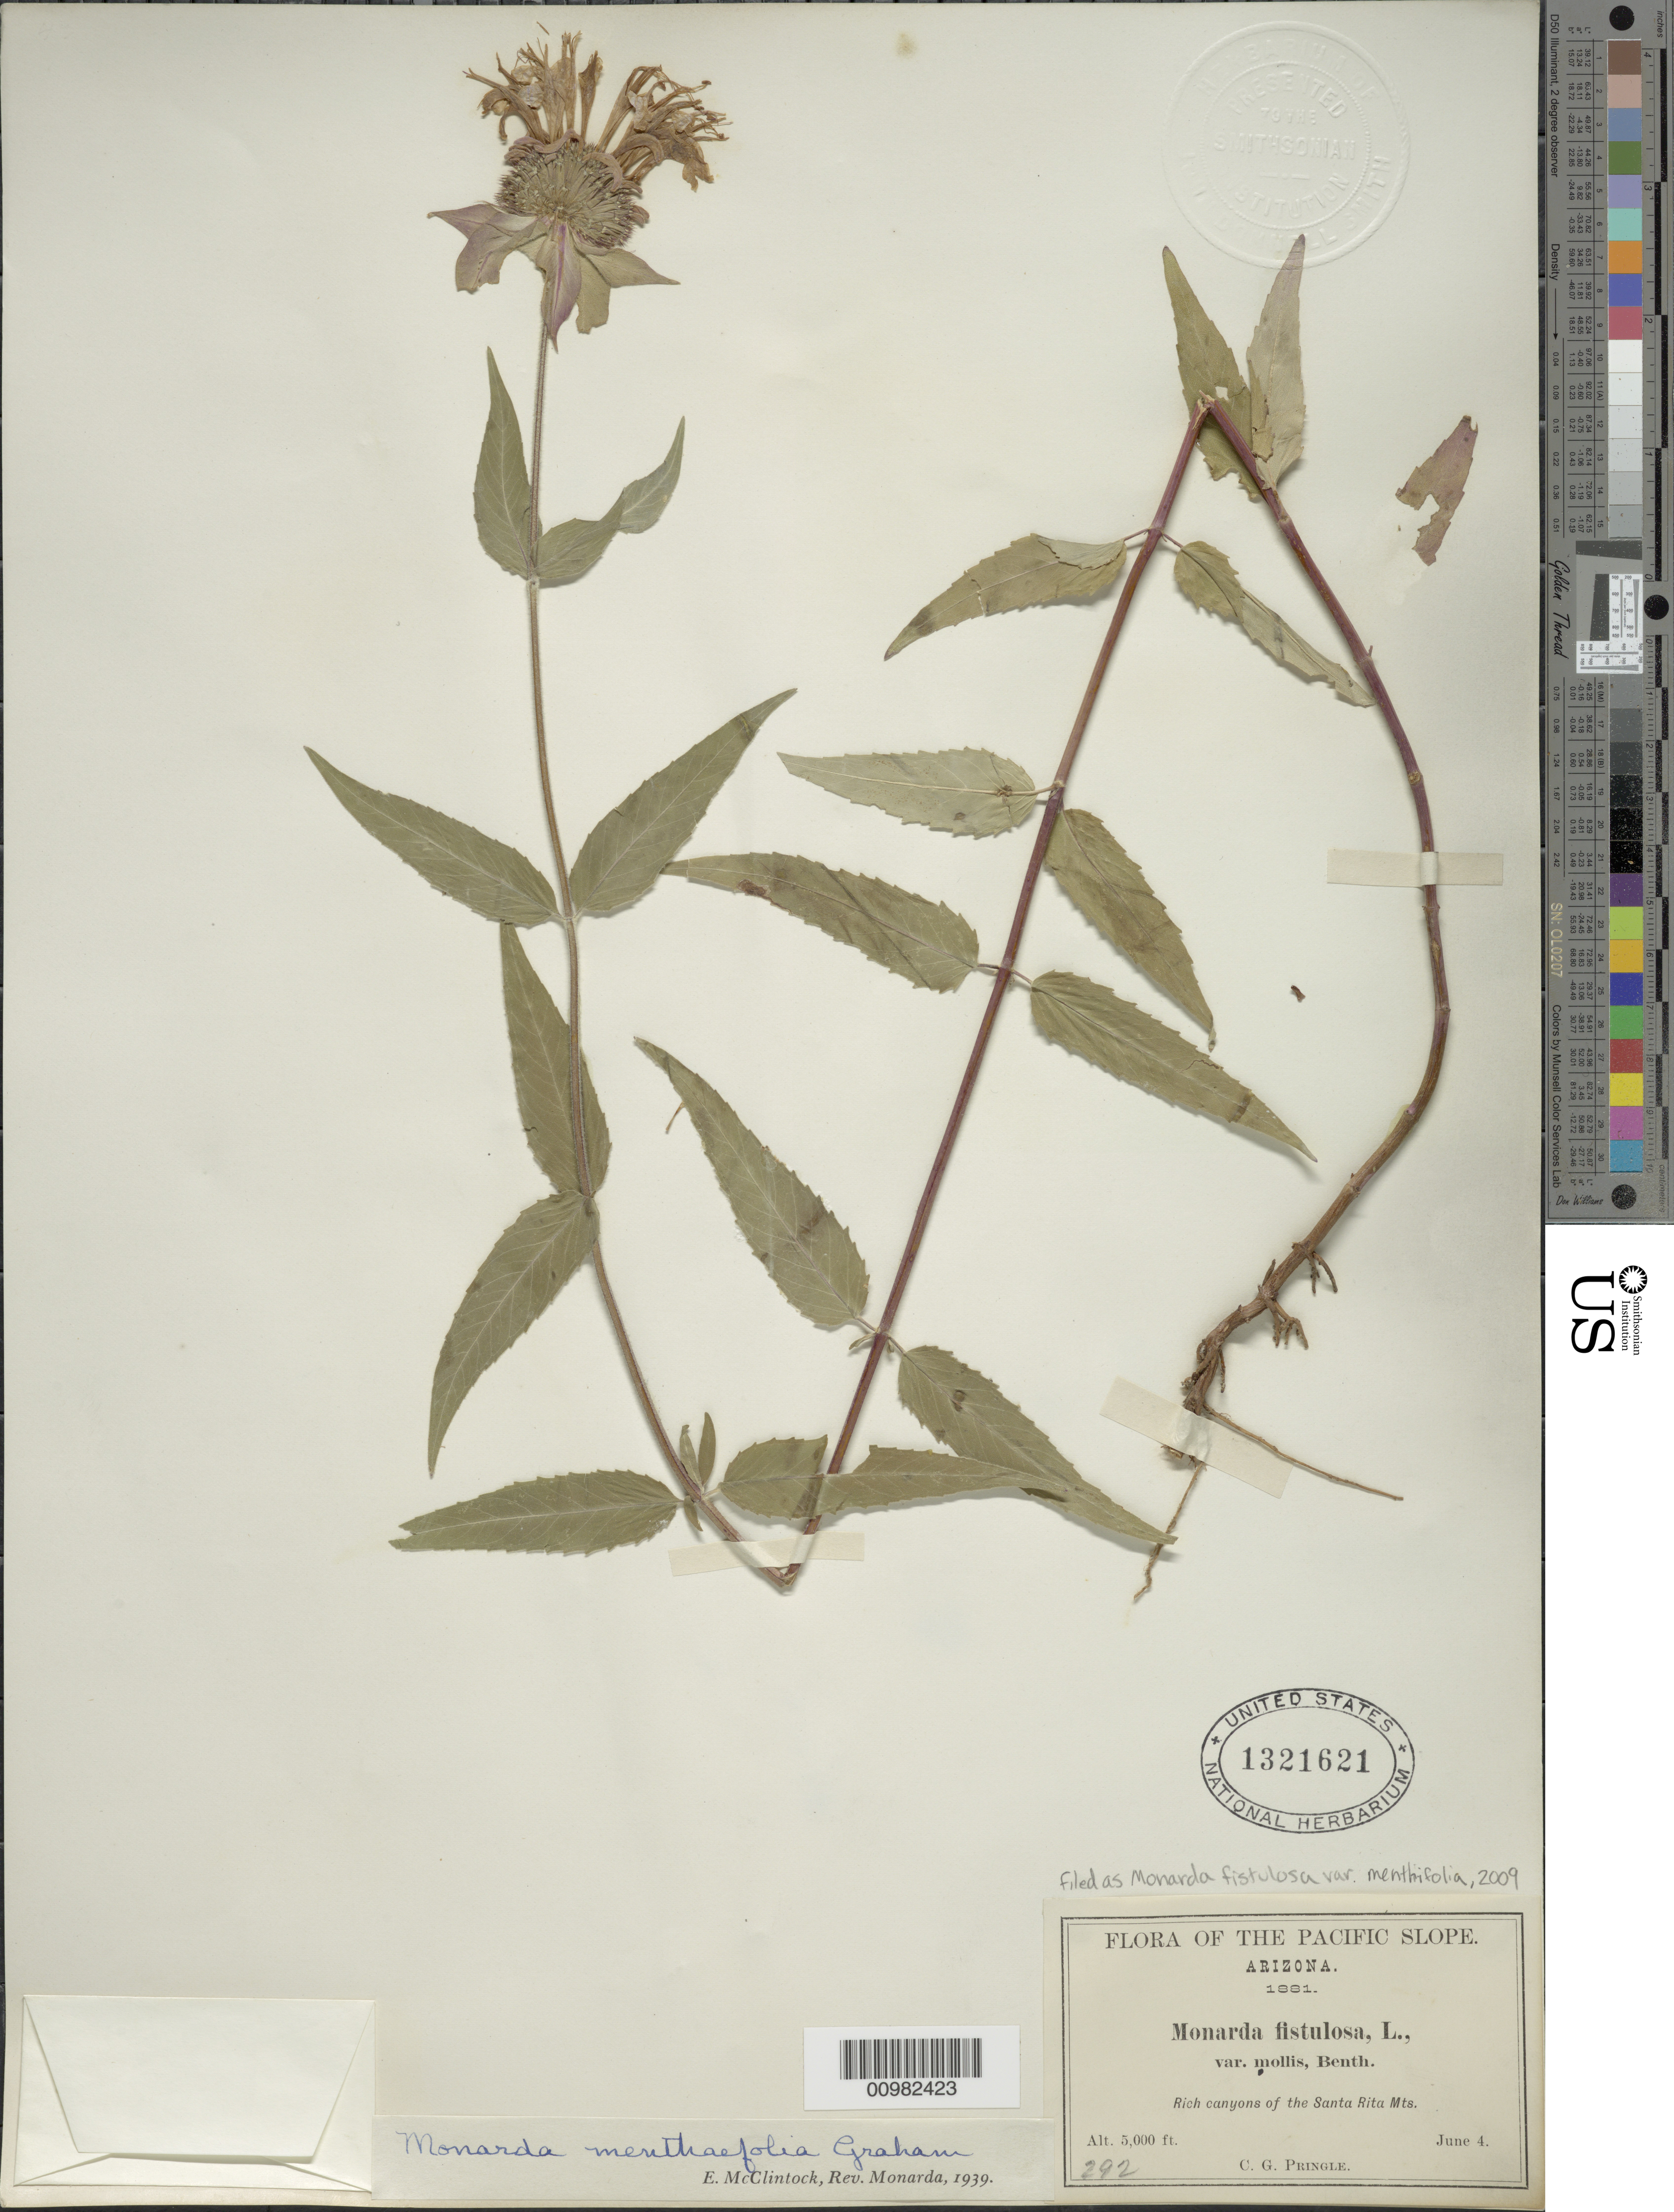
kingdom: Plantae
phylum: Tracheophyta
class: Magnoliopsida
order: Lamiales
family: Lamiaceae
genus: Monarda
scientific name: Monarda fistulosa var. menthifolia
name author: (Graham) Fernald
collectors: C. G. Pringle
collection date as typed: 04 Jul 1881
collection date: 1881-07-04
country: United States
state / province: Arizona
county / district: Santa Cruz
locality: Santa Rita Mts.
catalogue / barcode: US 1321621